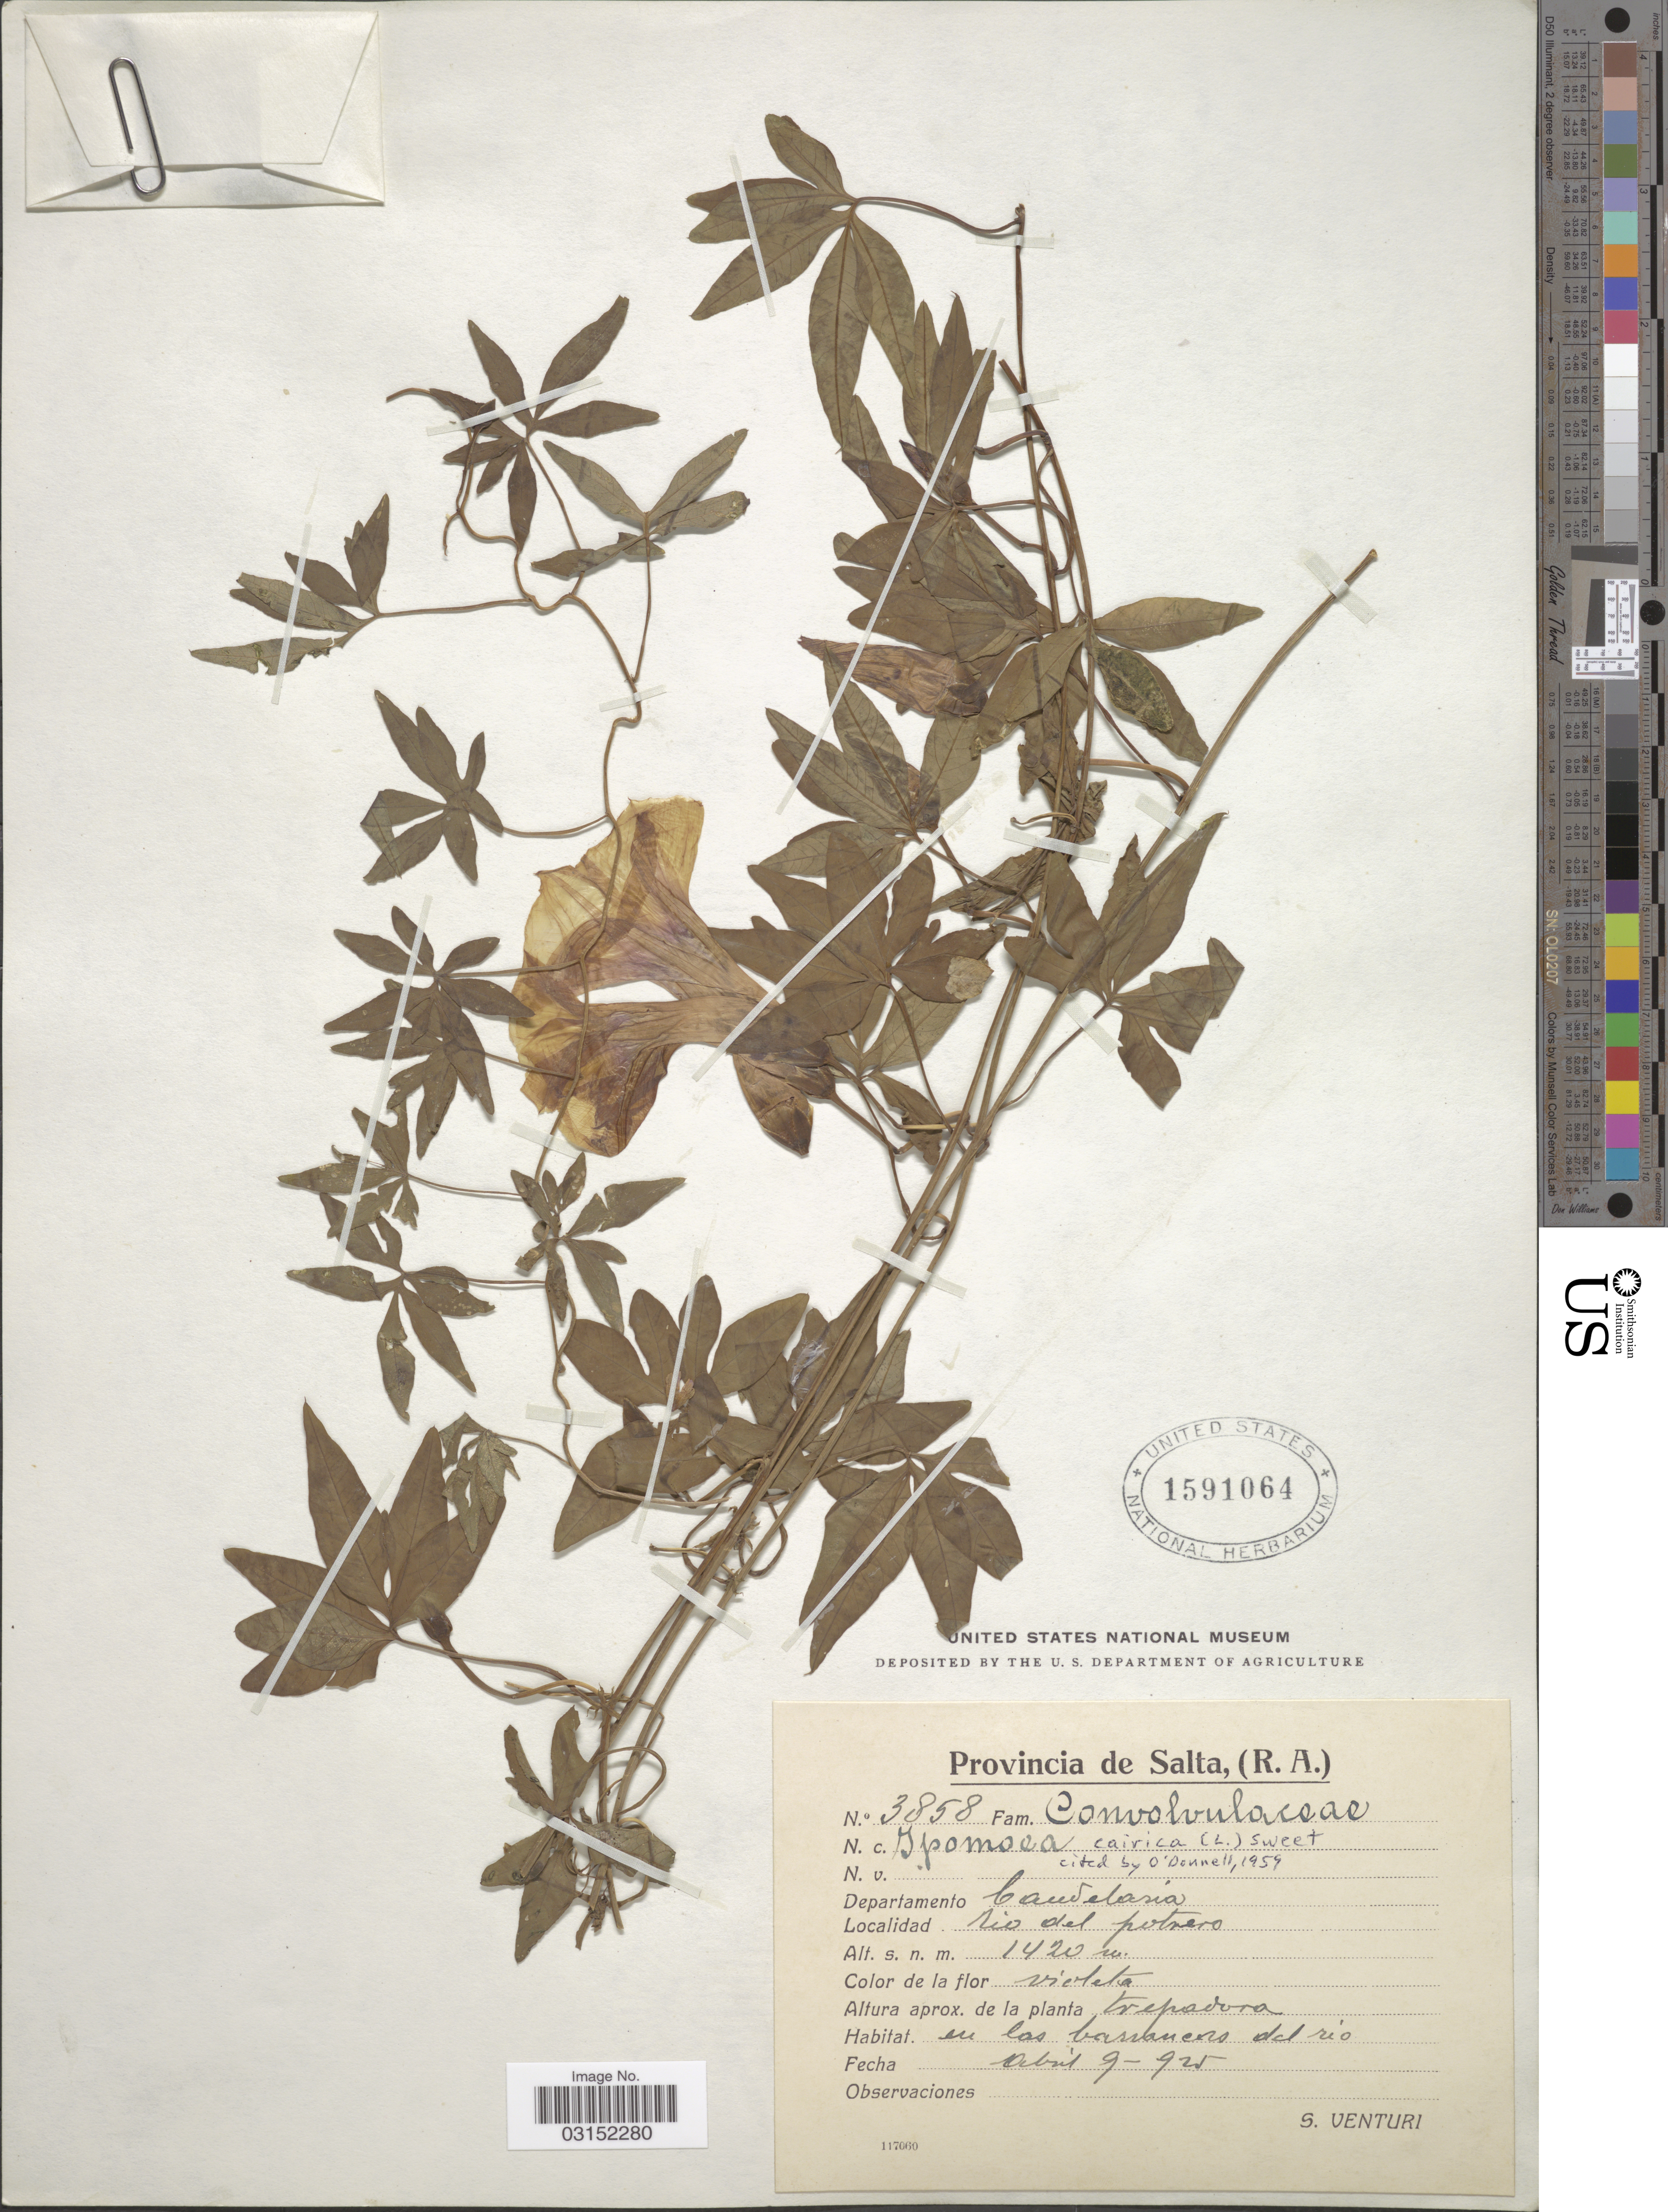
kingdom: Plantae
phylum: Tracheophyta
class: Magnoliopsida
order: Solanales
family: Convolvulaceae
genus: Ipomoea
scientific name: Ipomoea cairica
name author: (L.) Sweet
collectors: S. Venturi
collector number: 3858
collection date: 1925-04-09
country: Argentina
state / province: Salta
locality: Provincia de Salta, (R.A.), Departamento Candelaria, Rio del potrero.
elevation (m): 1420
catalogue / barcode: US 1591064